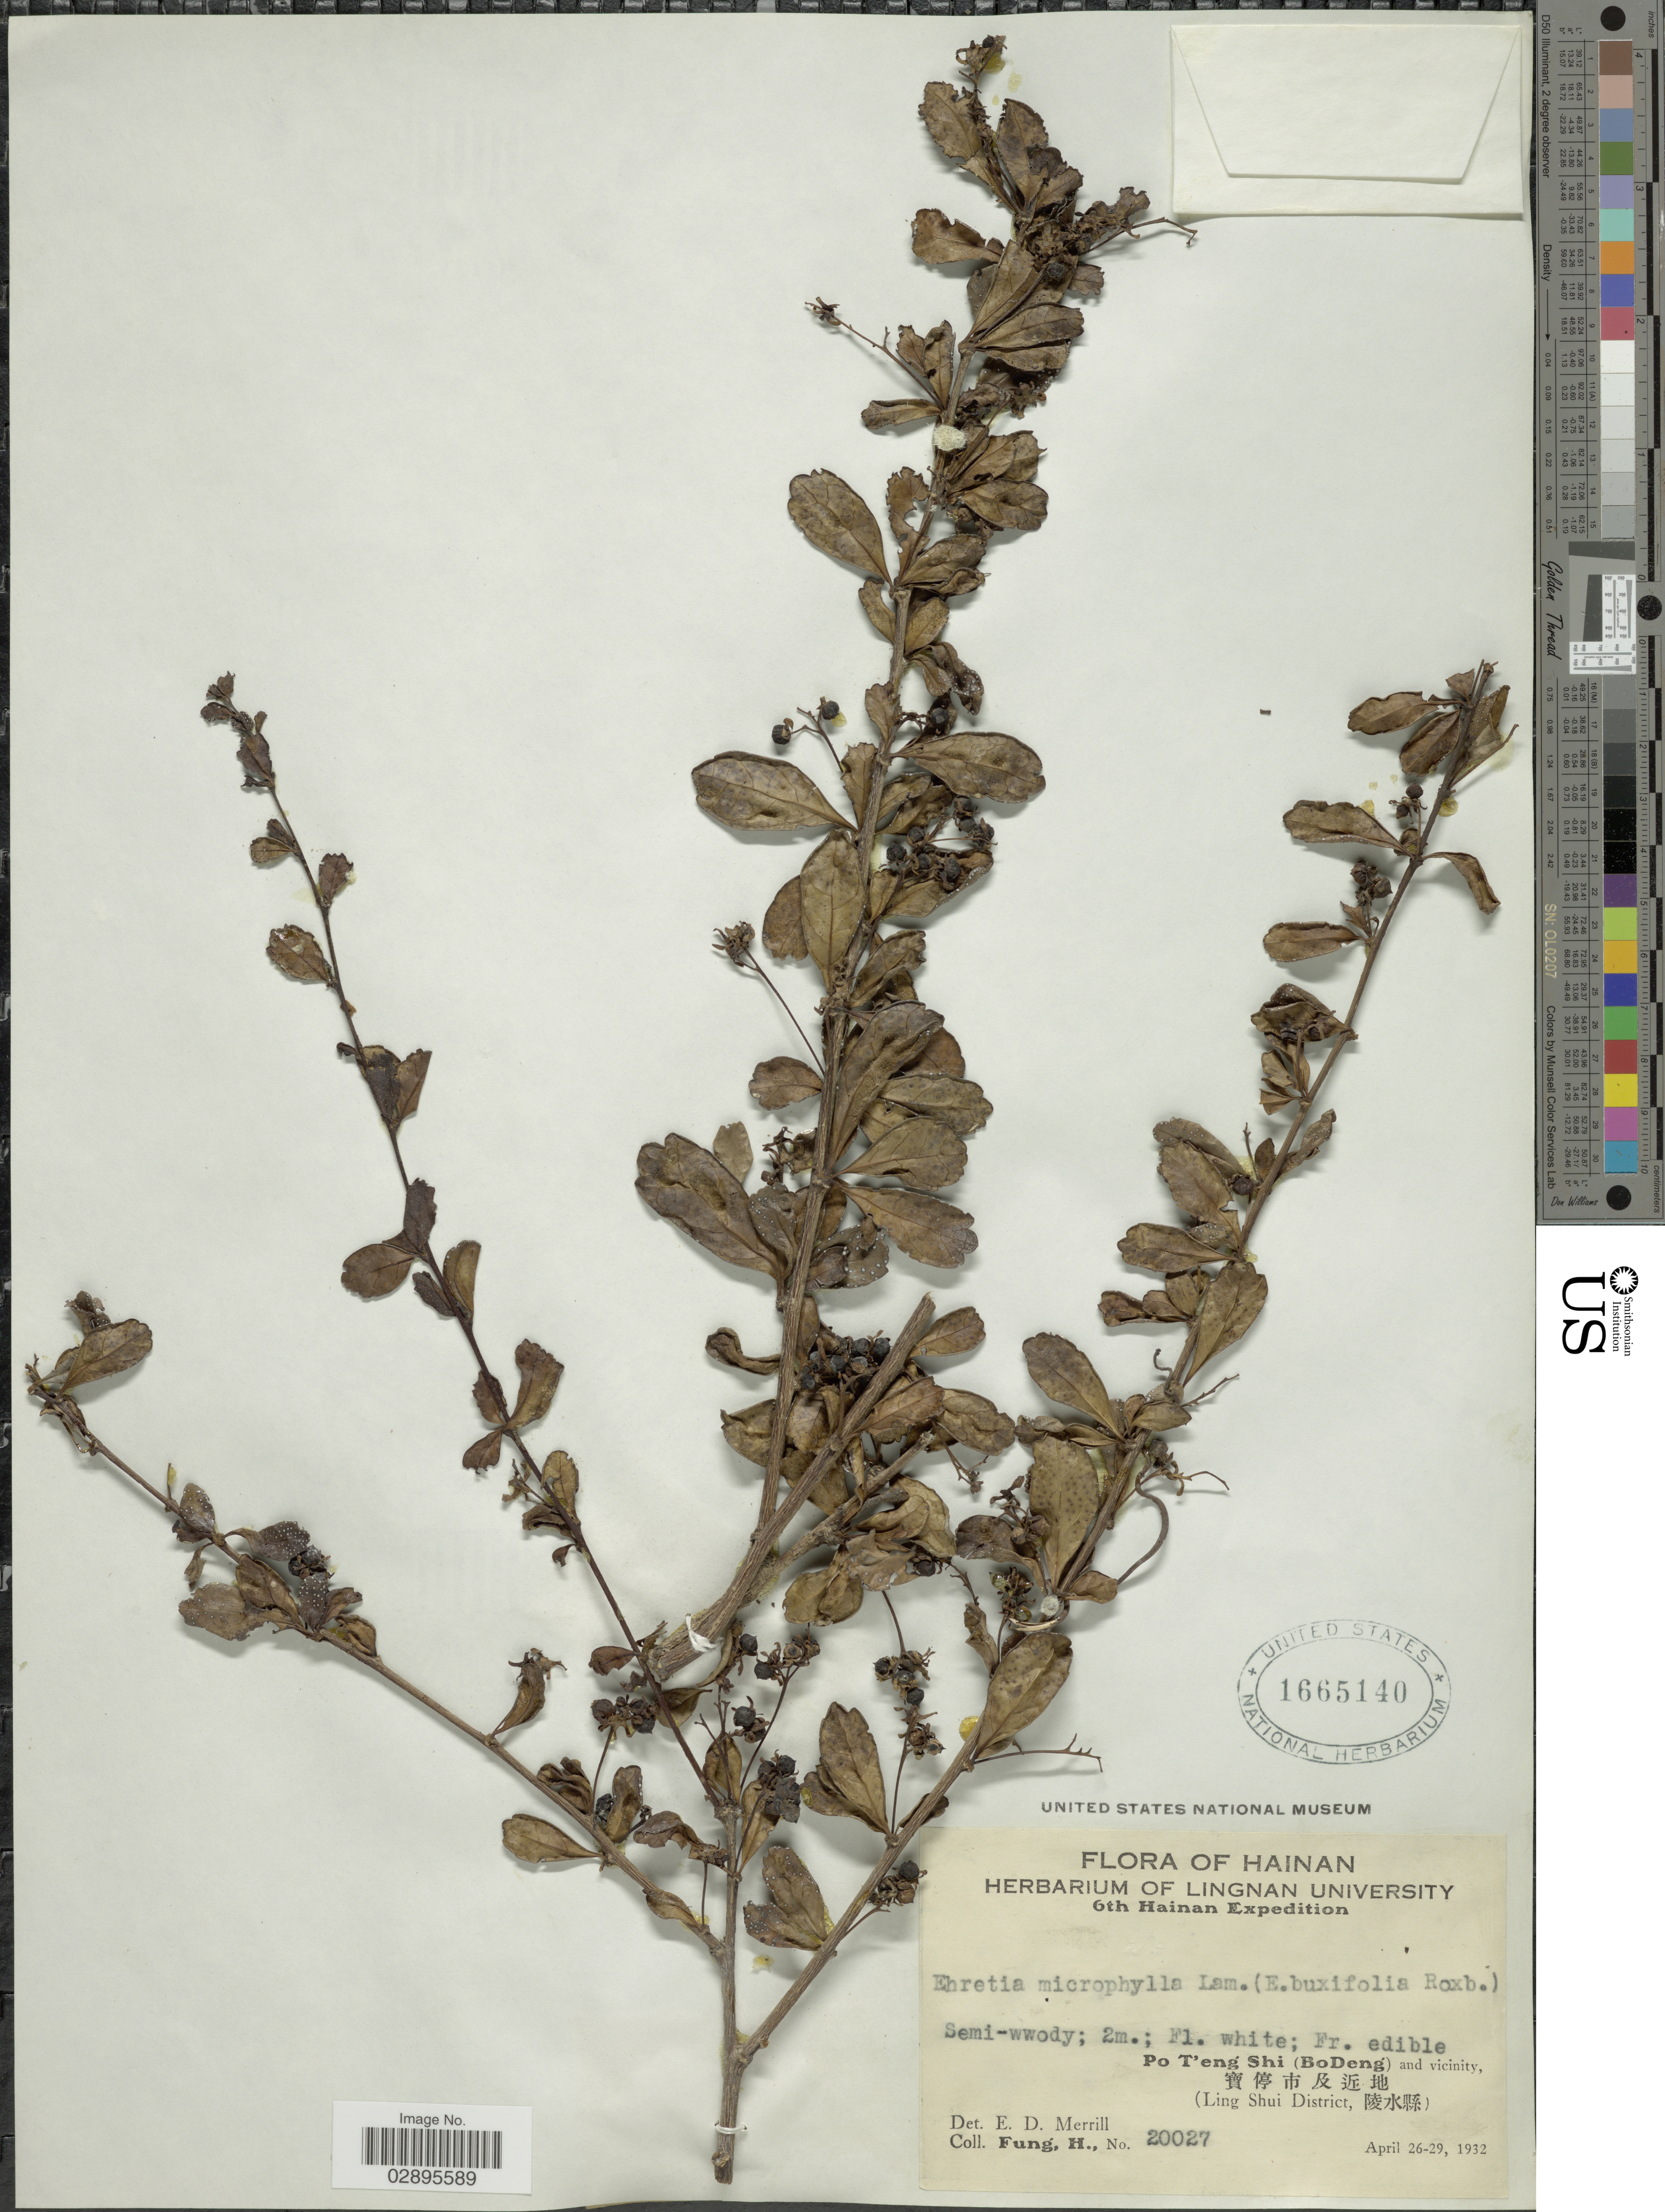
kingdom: Plantae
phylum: Tracheophyta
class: Magnoliopsida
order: Boraginales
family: Ehretiaceae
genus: Ehretia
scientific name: Ehretia microphylla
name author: Lam.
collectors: H. Fung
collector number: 20027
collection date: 1932-04-26/1932-04-29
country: China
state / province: Hainan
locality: Po T'eng Shi (BoDeng) and vicinity, (Ling Shui District).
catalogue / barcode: US 1665140